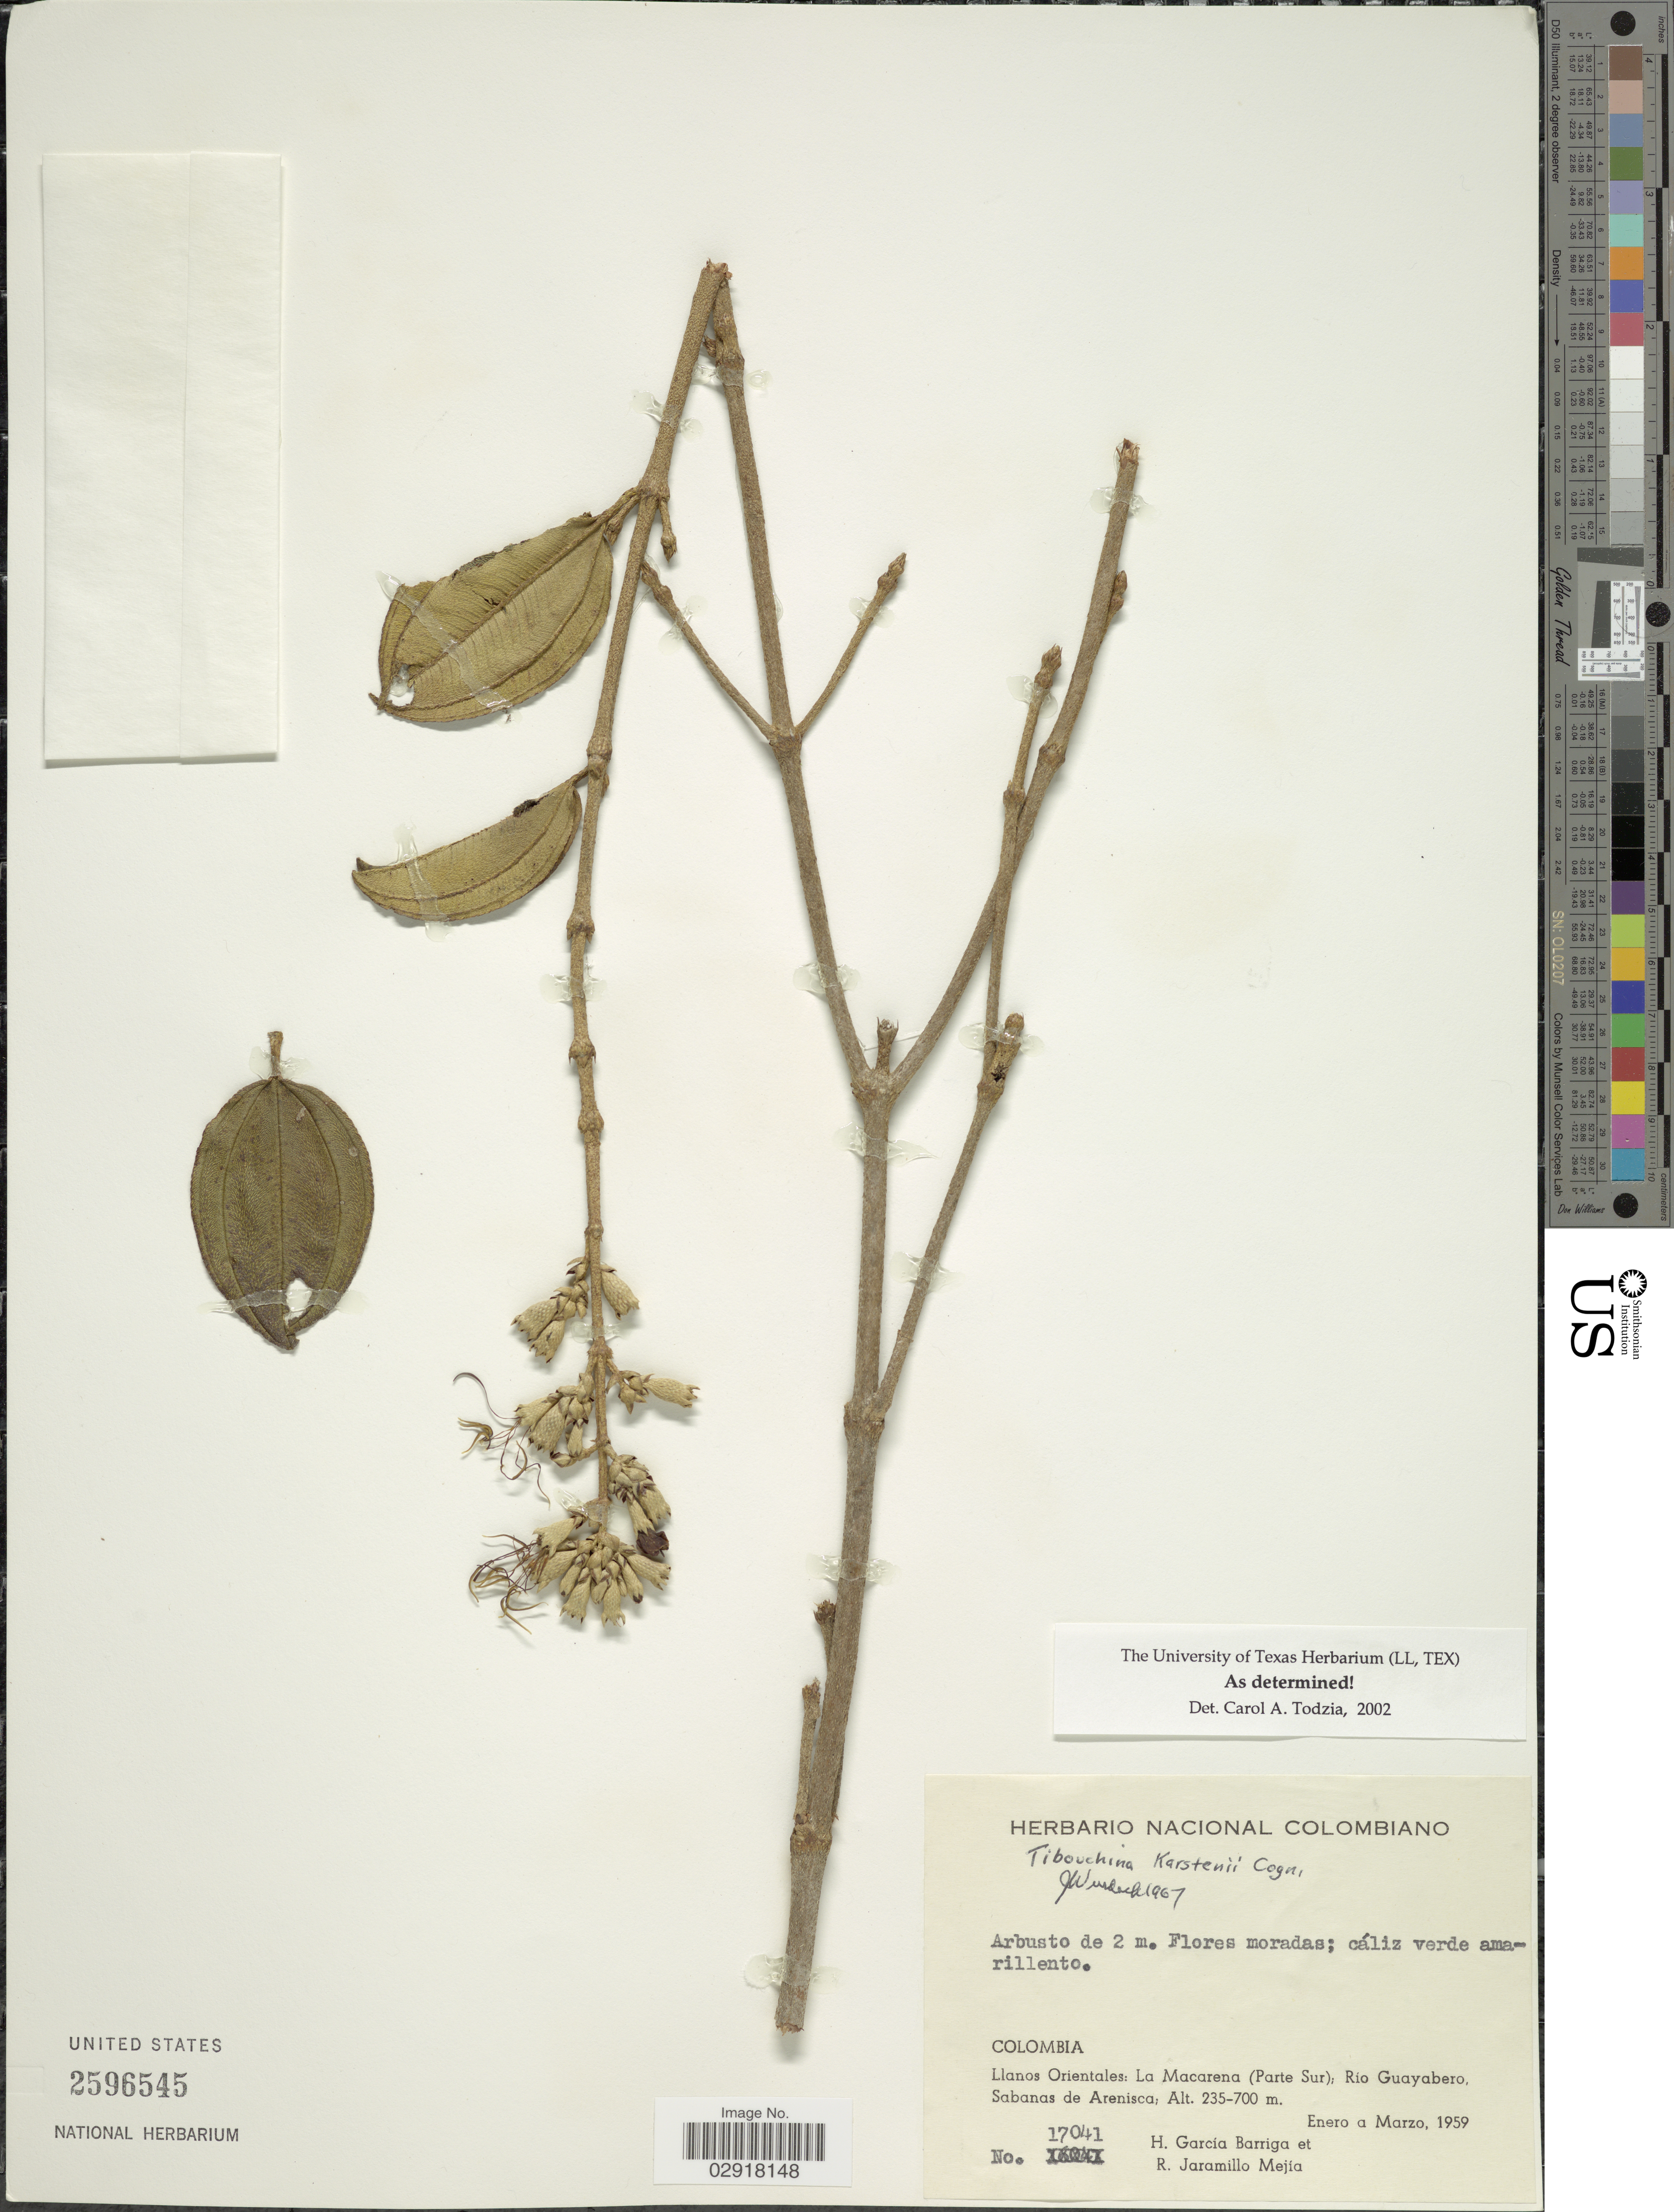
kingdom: Plantae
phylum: Tracheophyta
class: Magnoliopsida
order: Myrtales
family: Melastomataceae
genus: Tibouchina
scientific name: Tibouchina karstenii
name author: Cogn.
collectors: H. García Barriga & R. Jaramillo M.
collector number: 17041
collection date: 1959-01/1959-03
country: Colombia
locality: Llanos Orientales: La Macarena (Parte Sur), Río Guayabero, Sabanas de Arenisca.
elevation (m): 235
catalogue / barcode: US 2596545